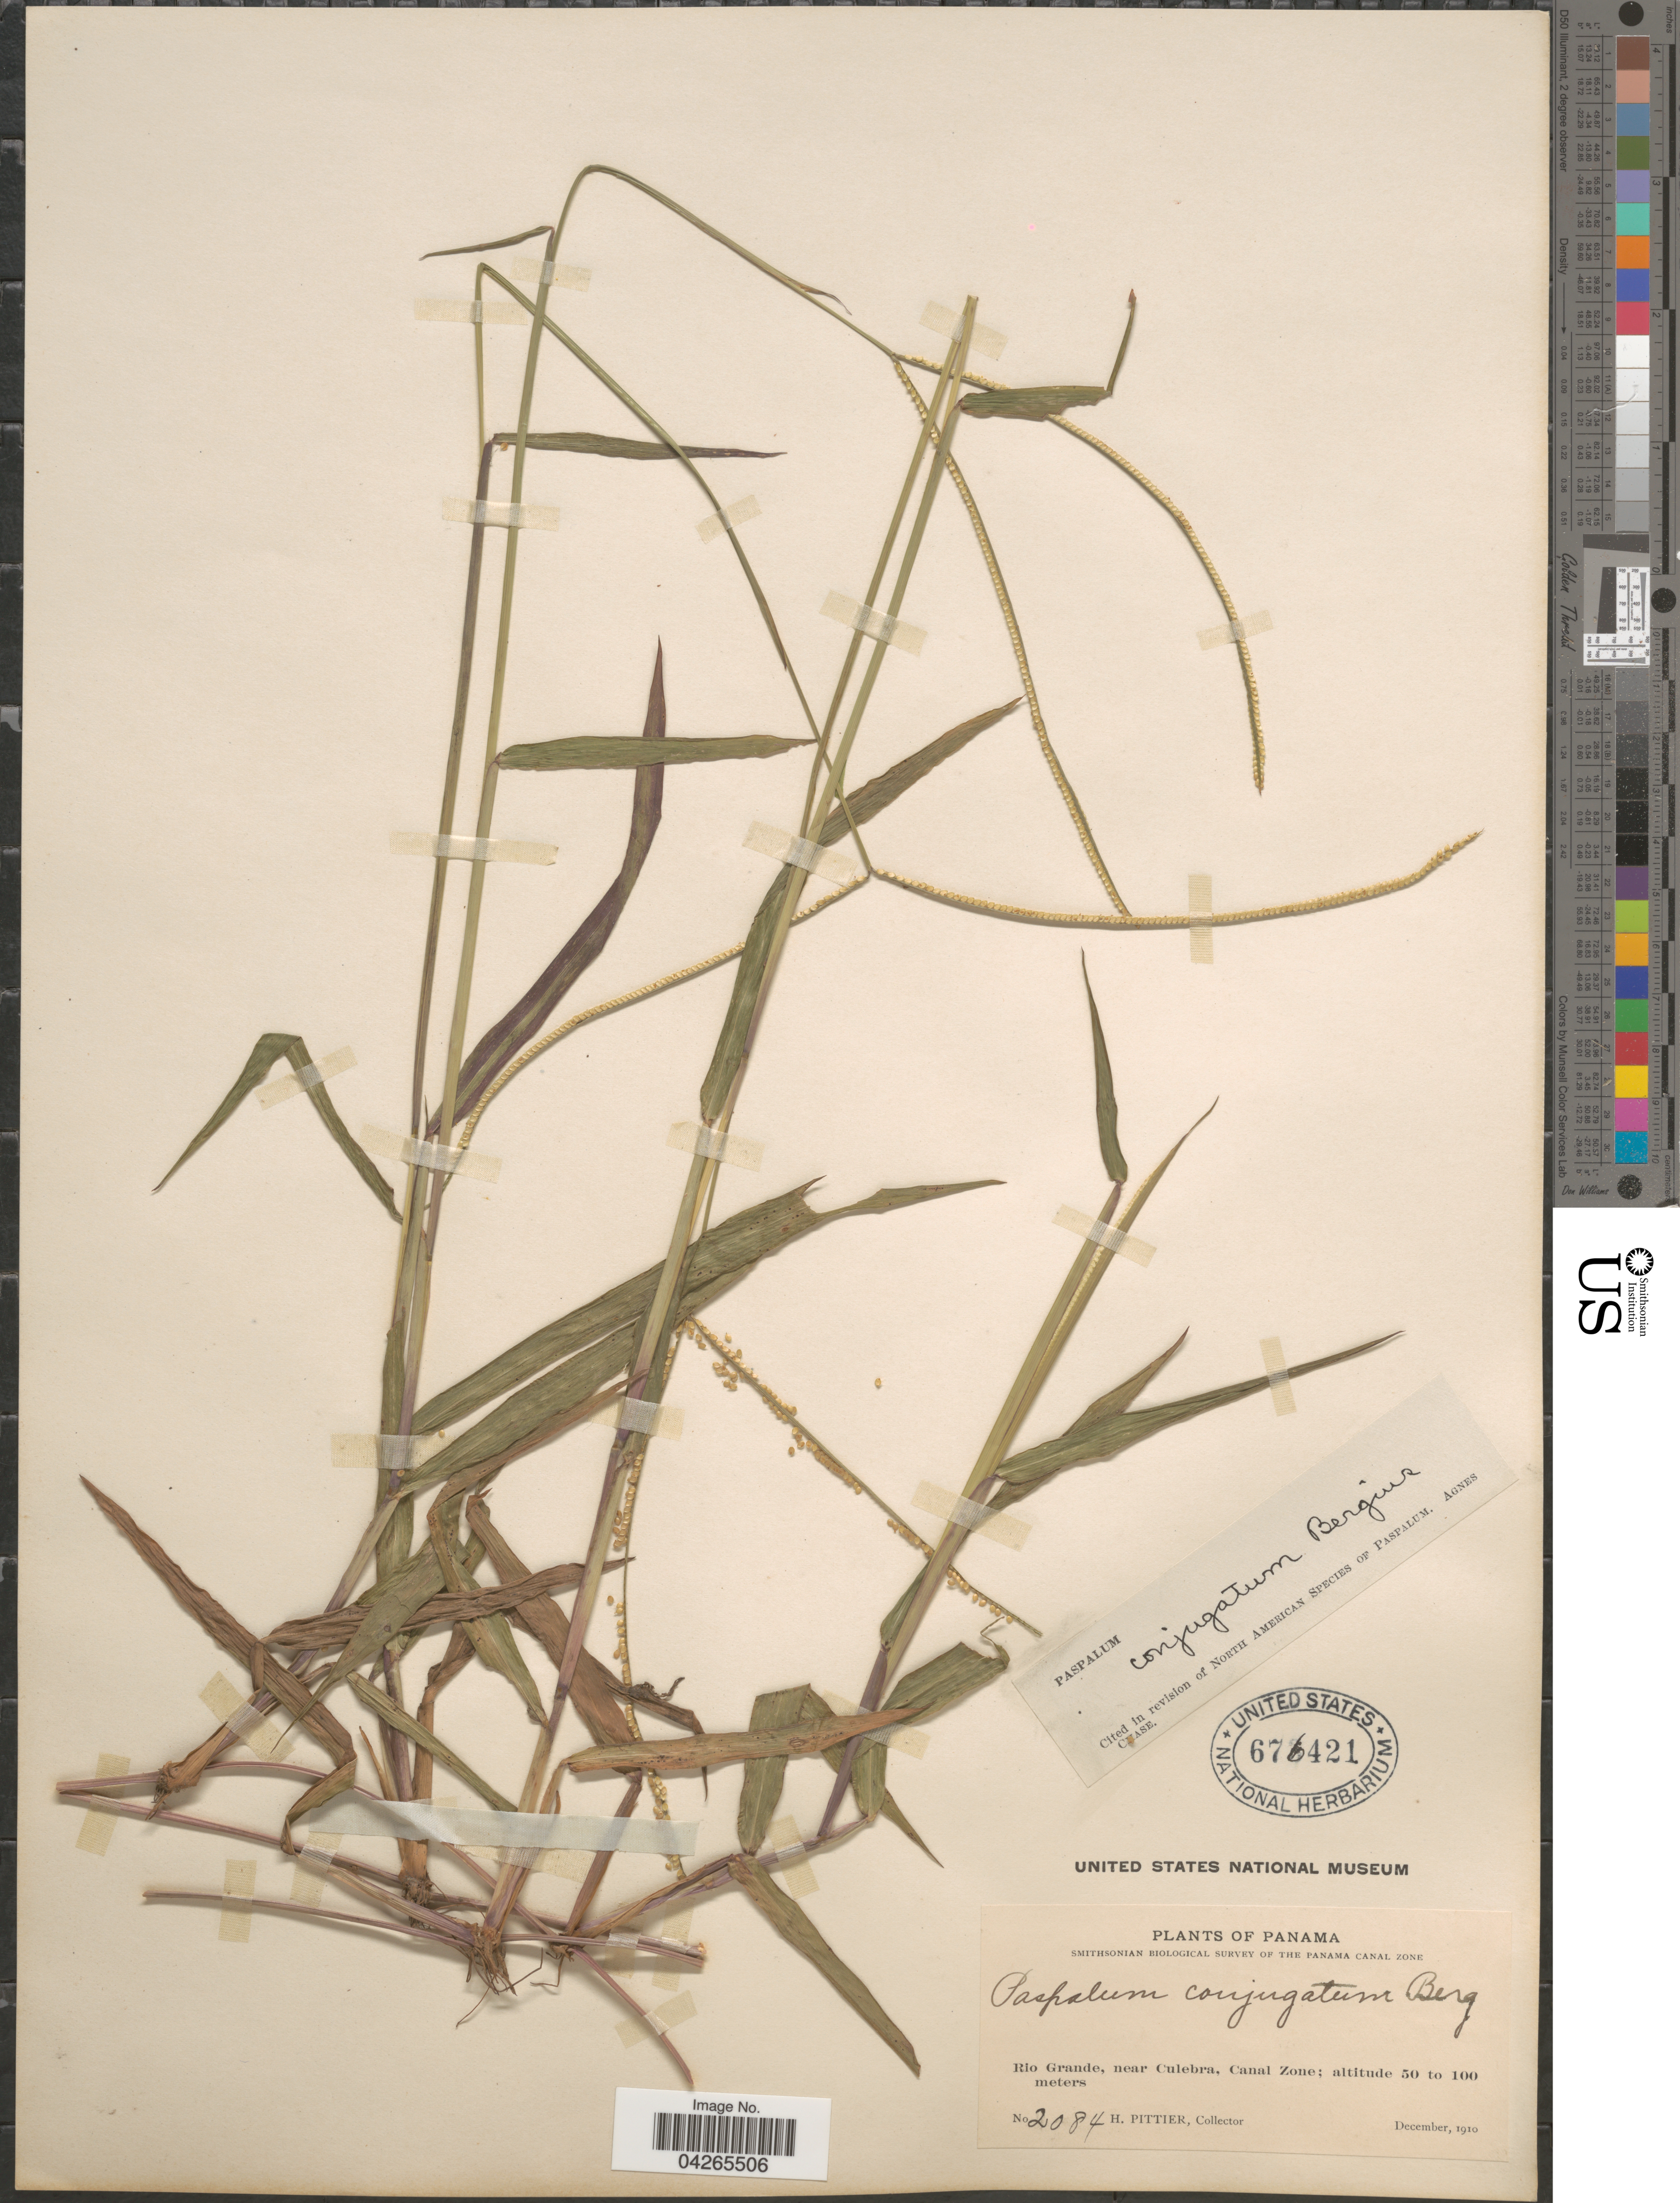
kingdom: Plantae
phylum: Tracheophyta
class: Liliopsida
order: Poales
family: Poaceae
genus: Paspalum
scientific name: Paspalum conjugatum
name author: P.J. Bergius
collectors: H. F. Pittier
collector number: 2084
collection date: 1910-12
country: Panama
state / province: Colón / Panamá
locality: Smithsonian Biological Survey of the Panama Canal Zone. Rio Grande, near Culebra, Canal Zone.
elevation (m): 50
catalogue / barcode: US 676421